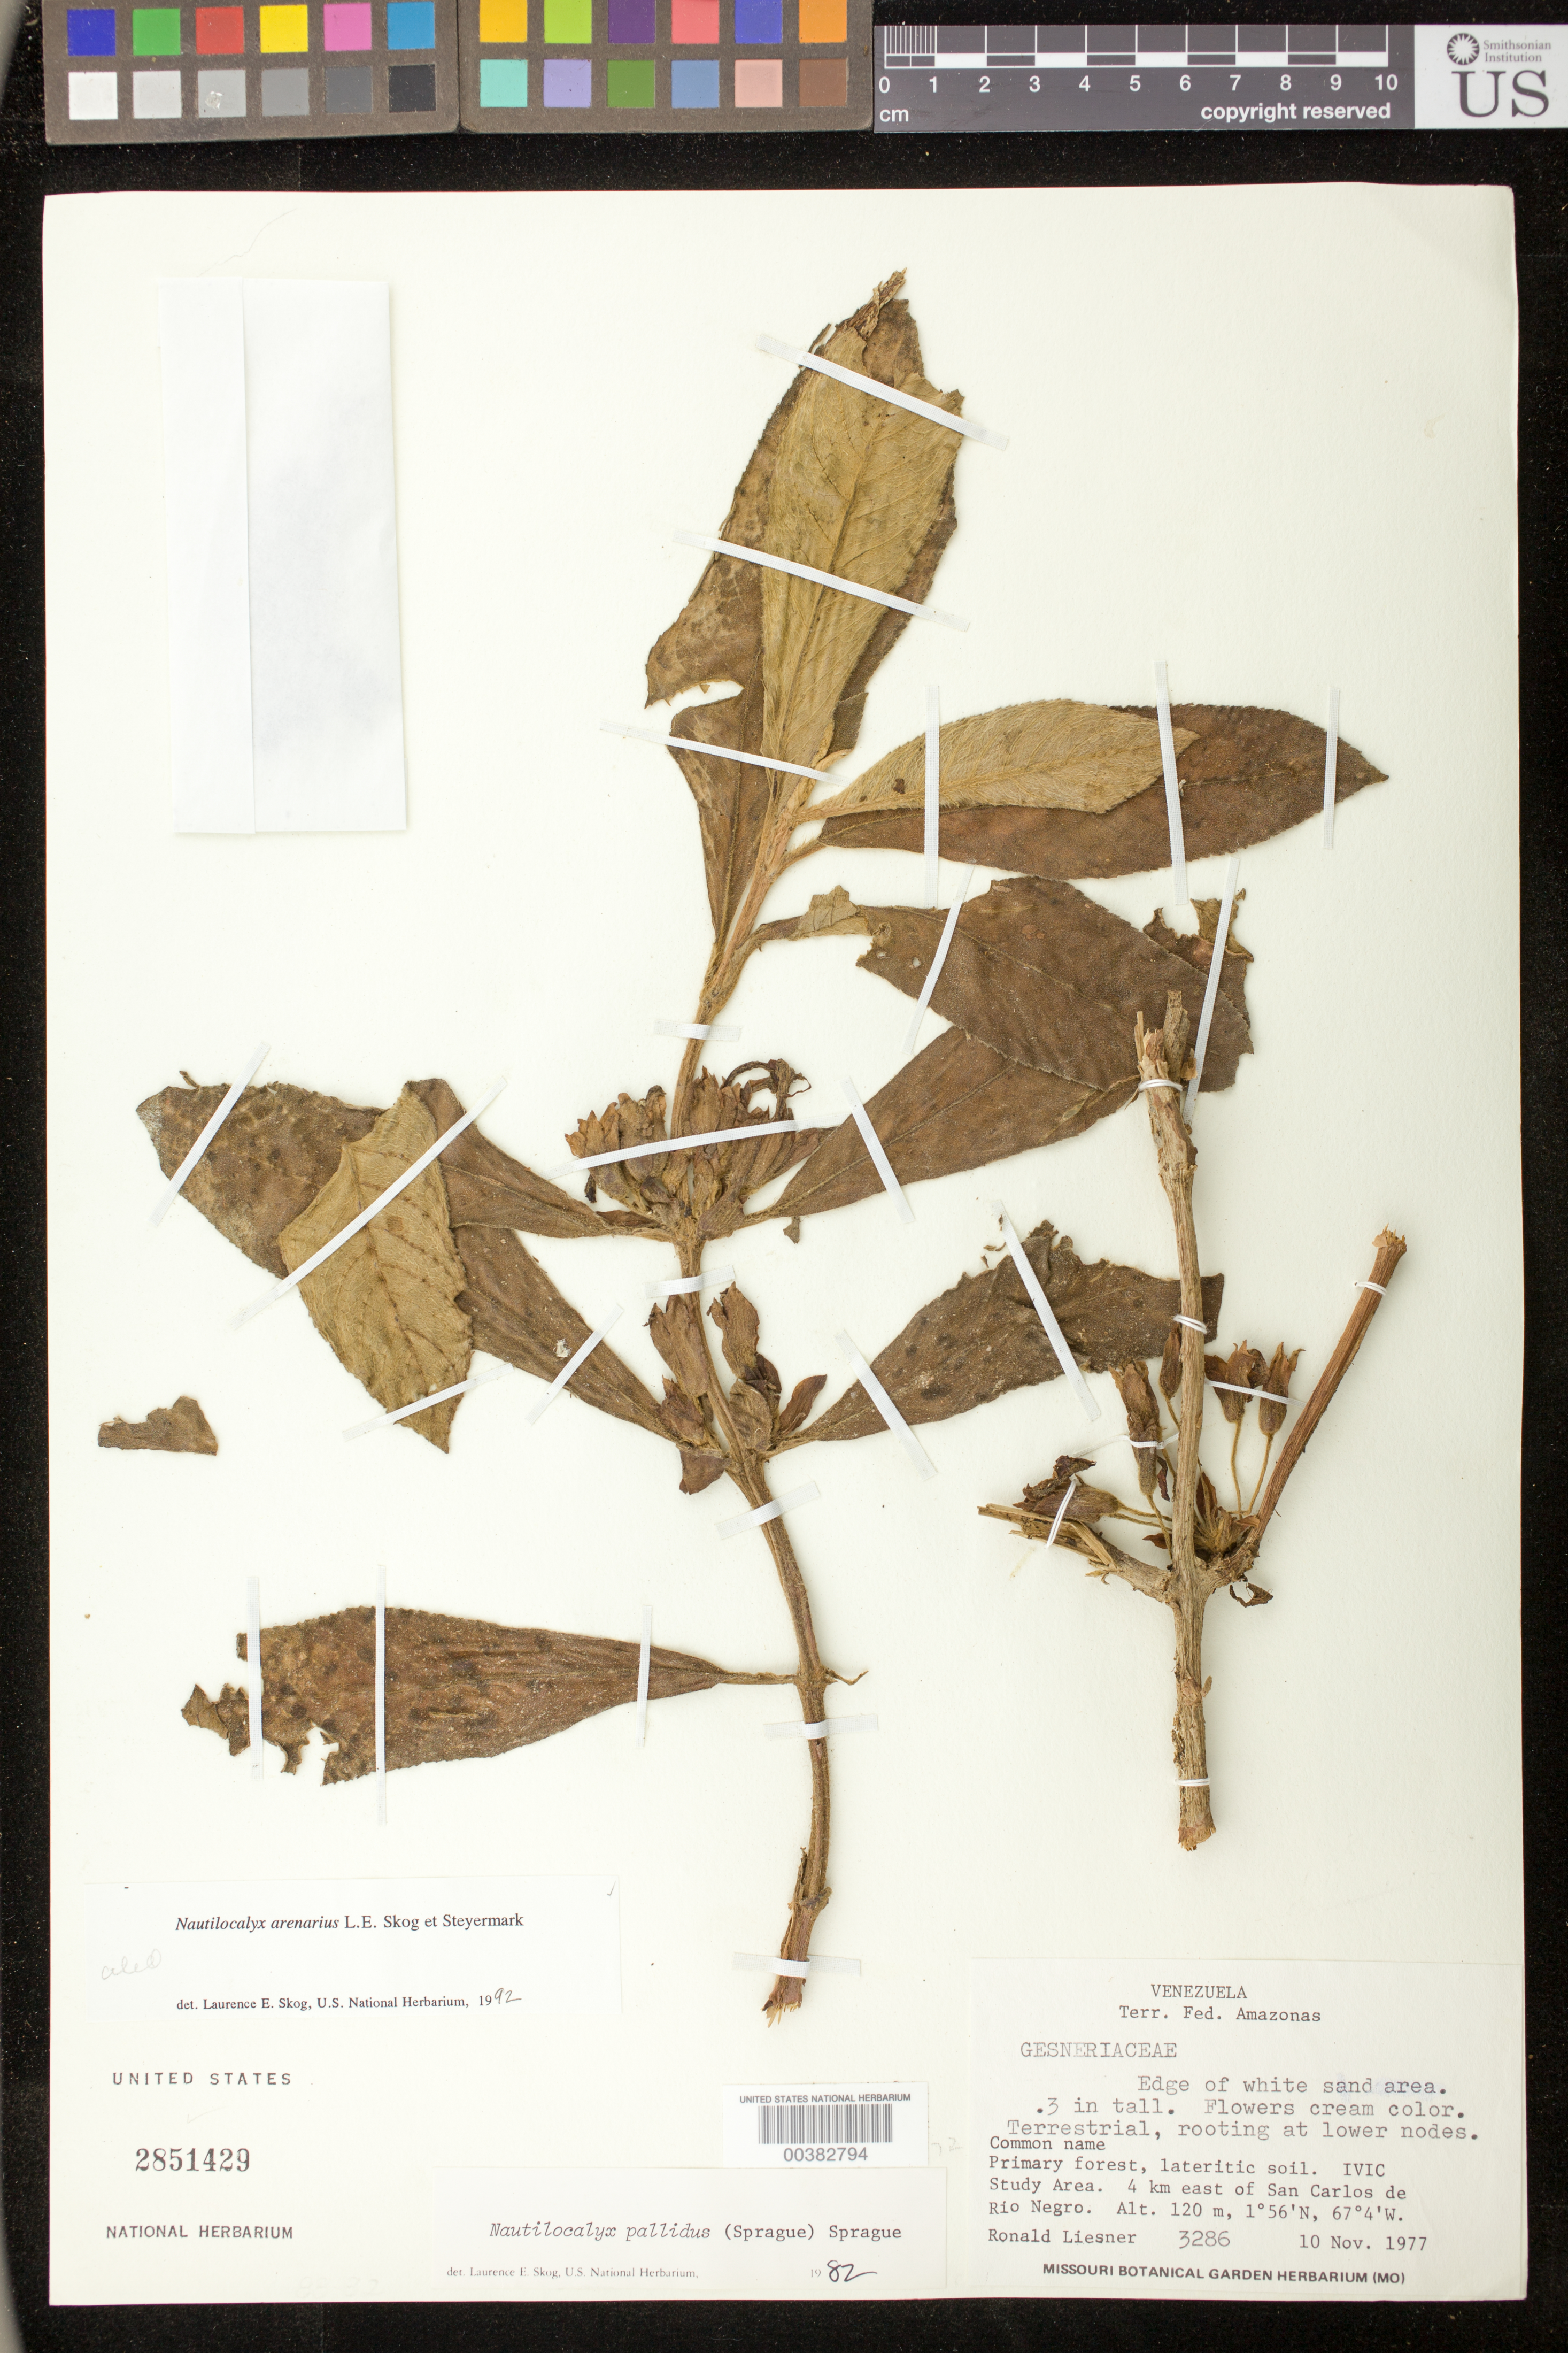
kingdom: Plantae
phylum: Tracheophyta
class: Magnoliopsida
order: Lamiales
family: Gesneriaceae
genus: Nautilocalyx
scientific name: Nautilocalyx arenarius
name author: L.E. Skog & Steyerm.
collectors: R. L. Liesner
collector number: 3286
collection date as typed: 10 Nov 1977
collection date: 1977-11-10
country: Venezuela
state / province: Amazonas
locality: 4 km E of San Carlos de Rio Negro; IVIC Study Area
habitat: Primary forest; lateritic soil; edge of white sand area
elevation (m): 120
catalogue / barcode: US 2851429